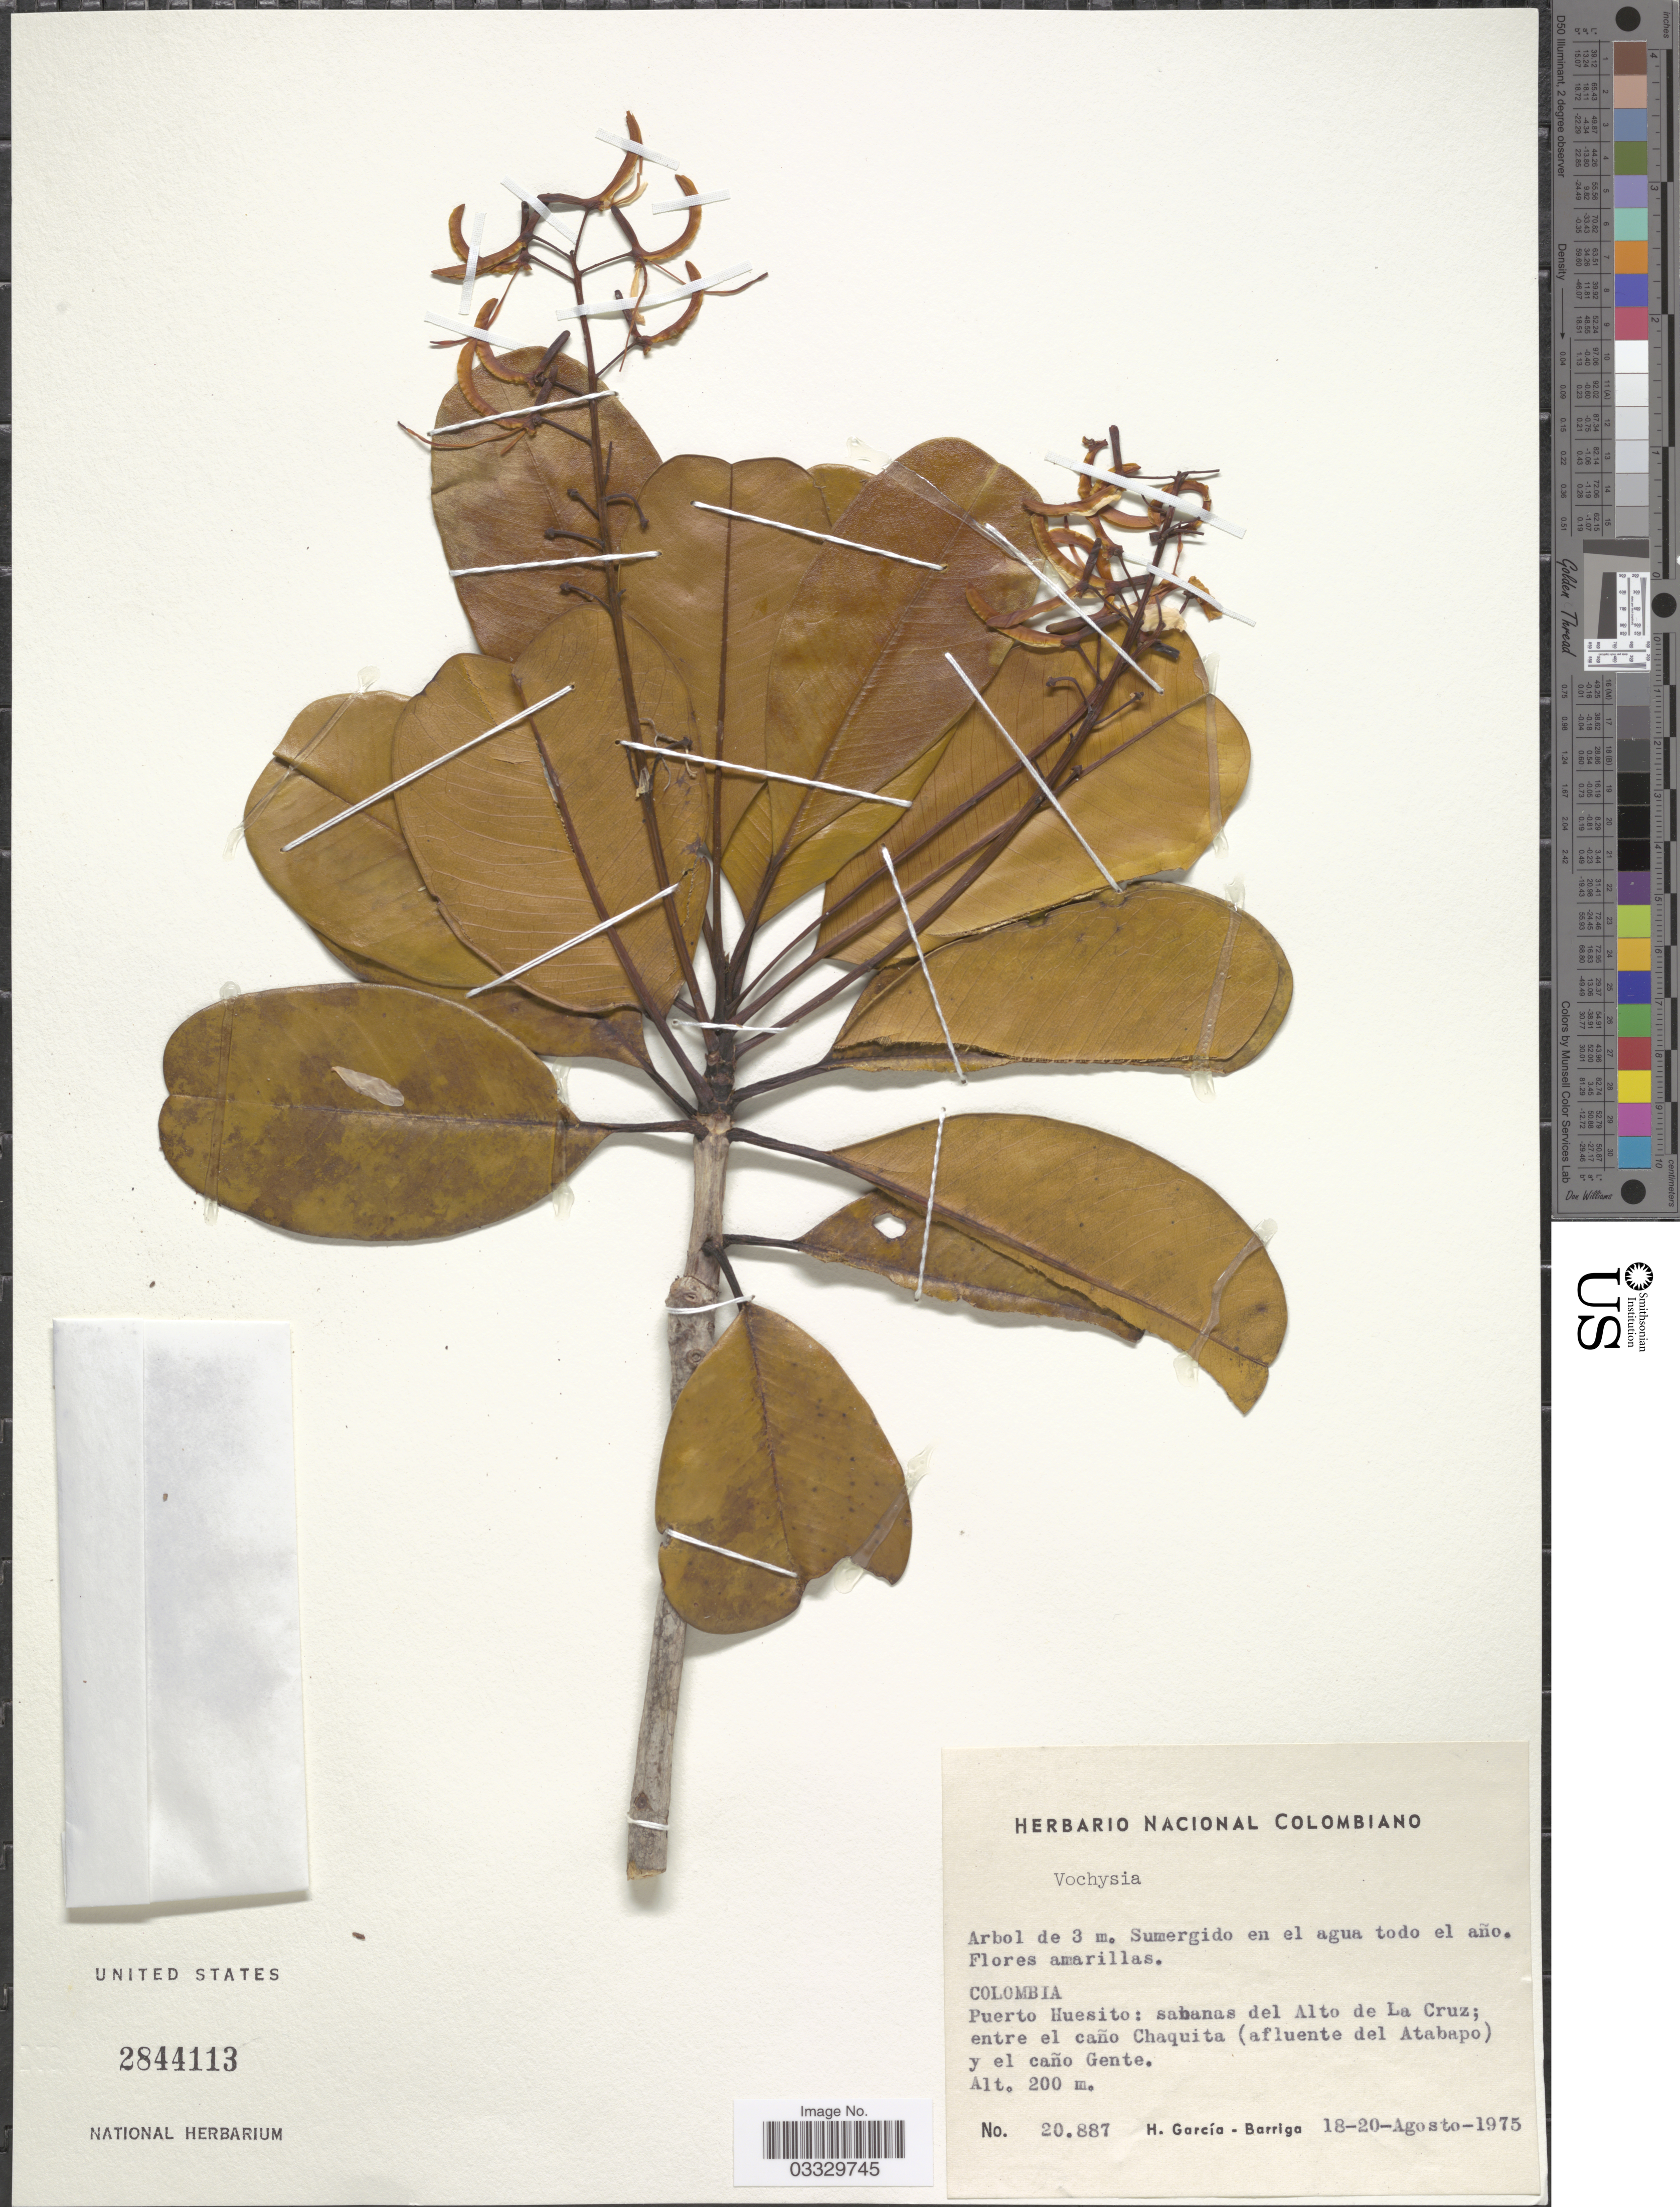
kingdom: Plantae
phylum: Tracheophyta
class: Magnoliopsida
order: Myrtales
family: Vochysiaceae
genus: Vochysia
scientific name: Vochysia sp.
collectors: H. García Barriga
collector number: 20887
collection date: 1975-08-18/1975-08-20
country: Colombia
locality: Puerto Huesito: sabanas del Alto de La Cruz; entre el caño Chaquito (afluente del Atabapo) y el caño Gente.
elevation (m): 200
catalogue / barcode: US 2844113